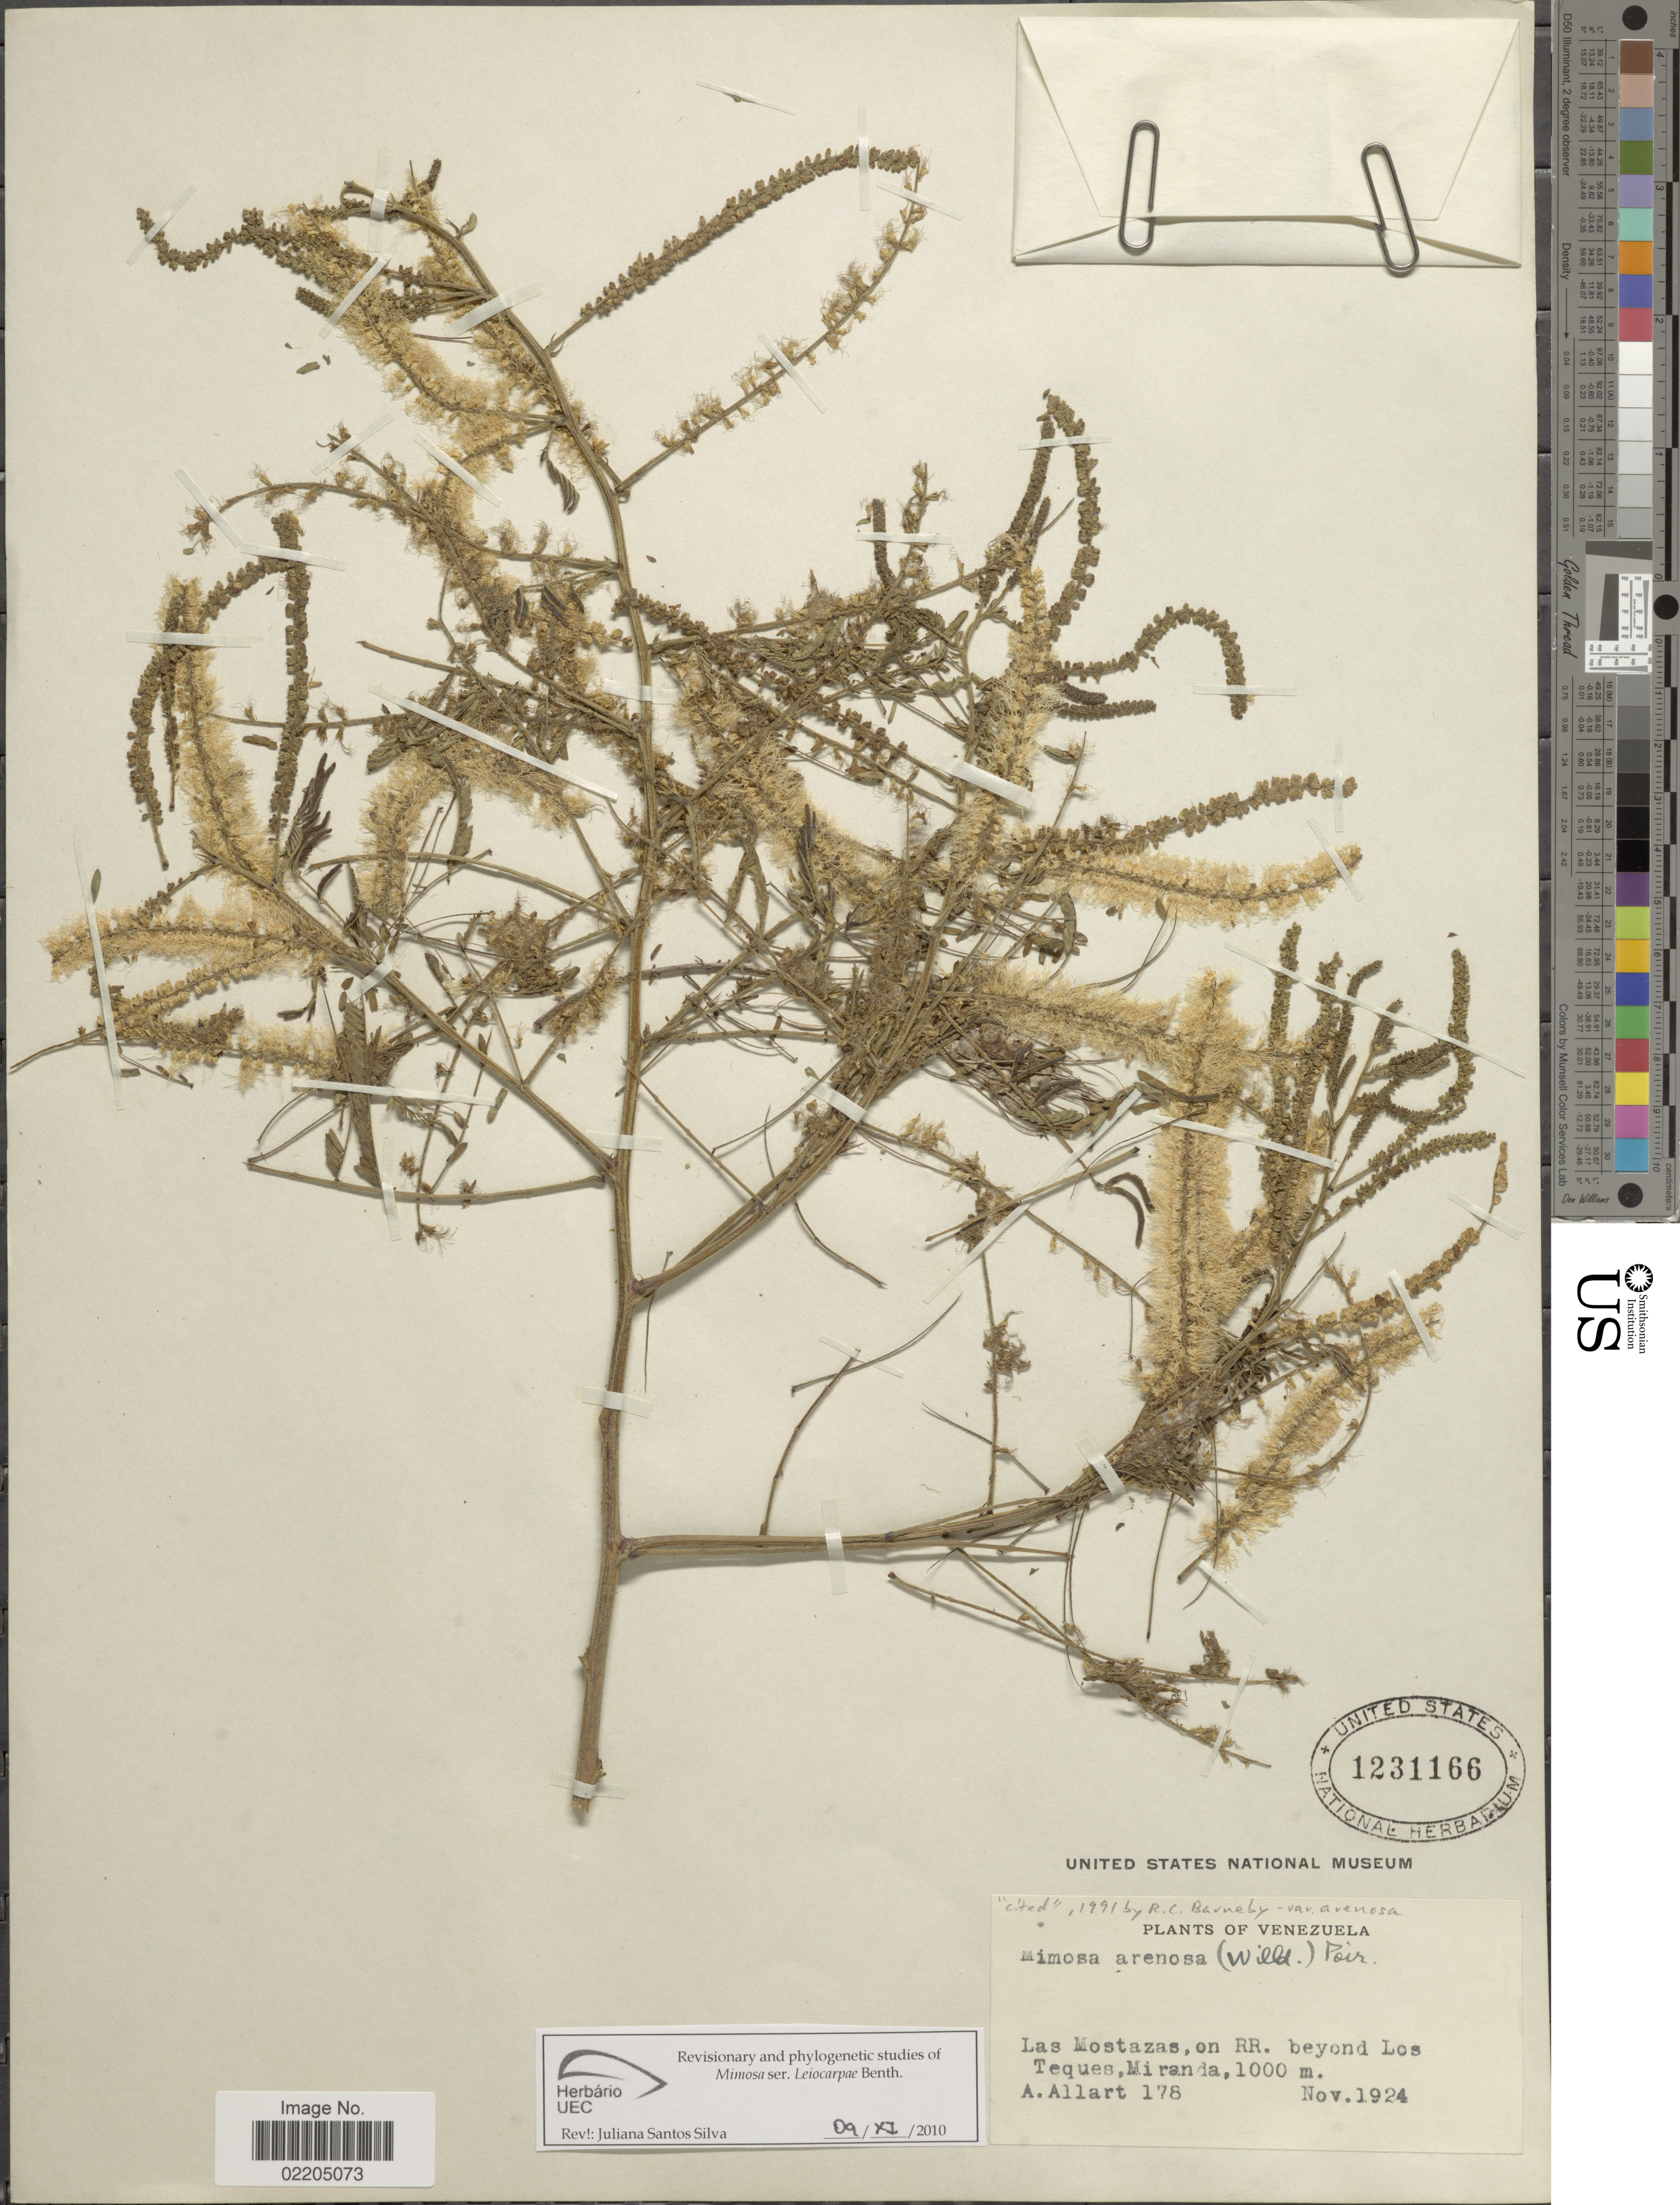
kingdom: Plantae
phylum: Tracheophyta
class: Magnoliopsida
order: Fabales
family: Fabaceae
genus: Mimosa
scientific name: Mimosa arenosa var. arenosa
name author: (Willd.) Poir.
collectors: A. Allart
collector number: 178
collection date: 1924-11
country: Venezuela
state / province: Miranda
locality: Las Mostazas, on RR. beyond Los Teques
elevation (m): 1000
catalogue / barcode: US 1231166